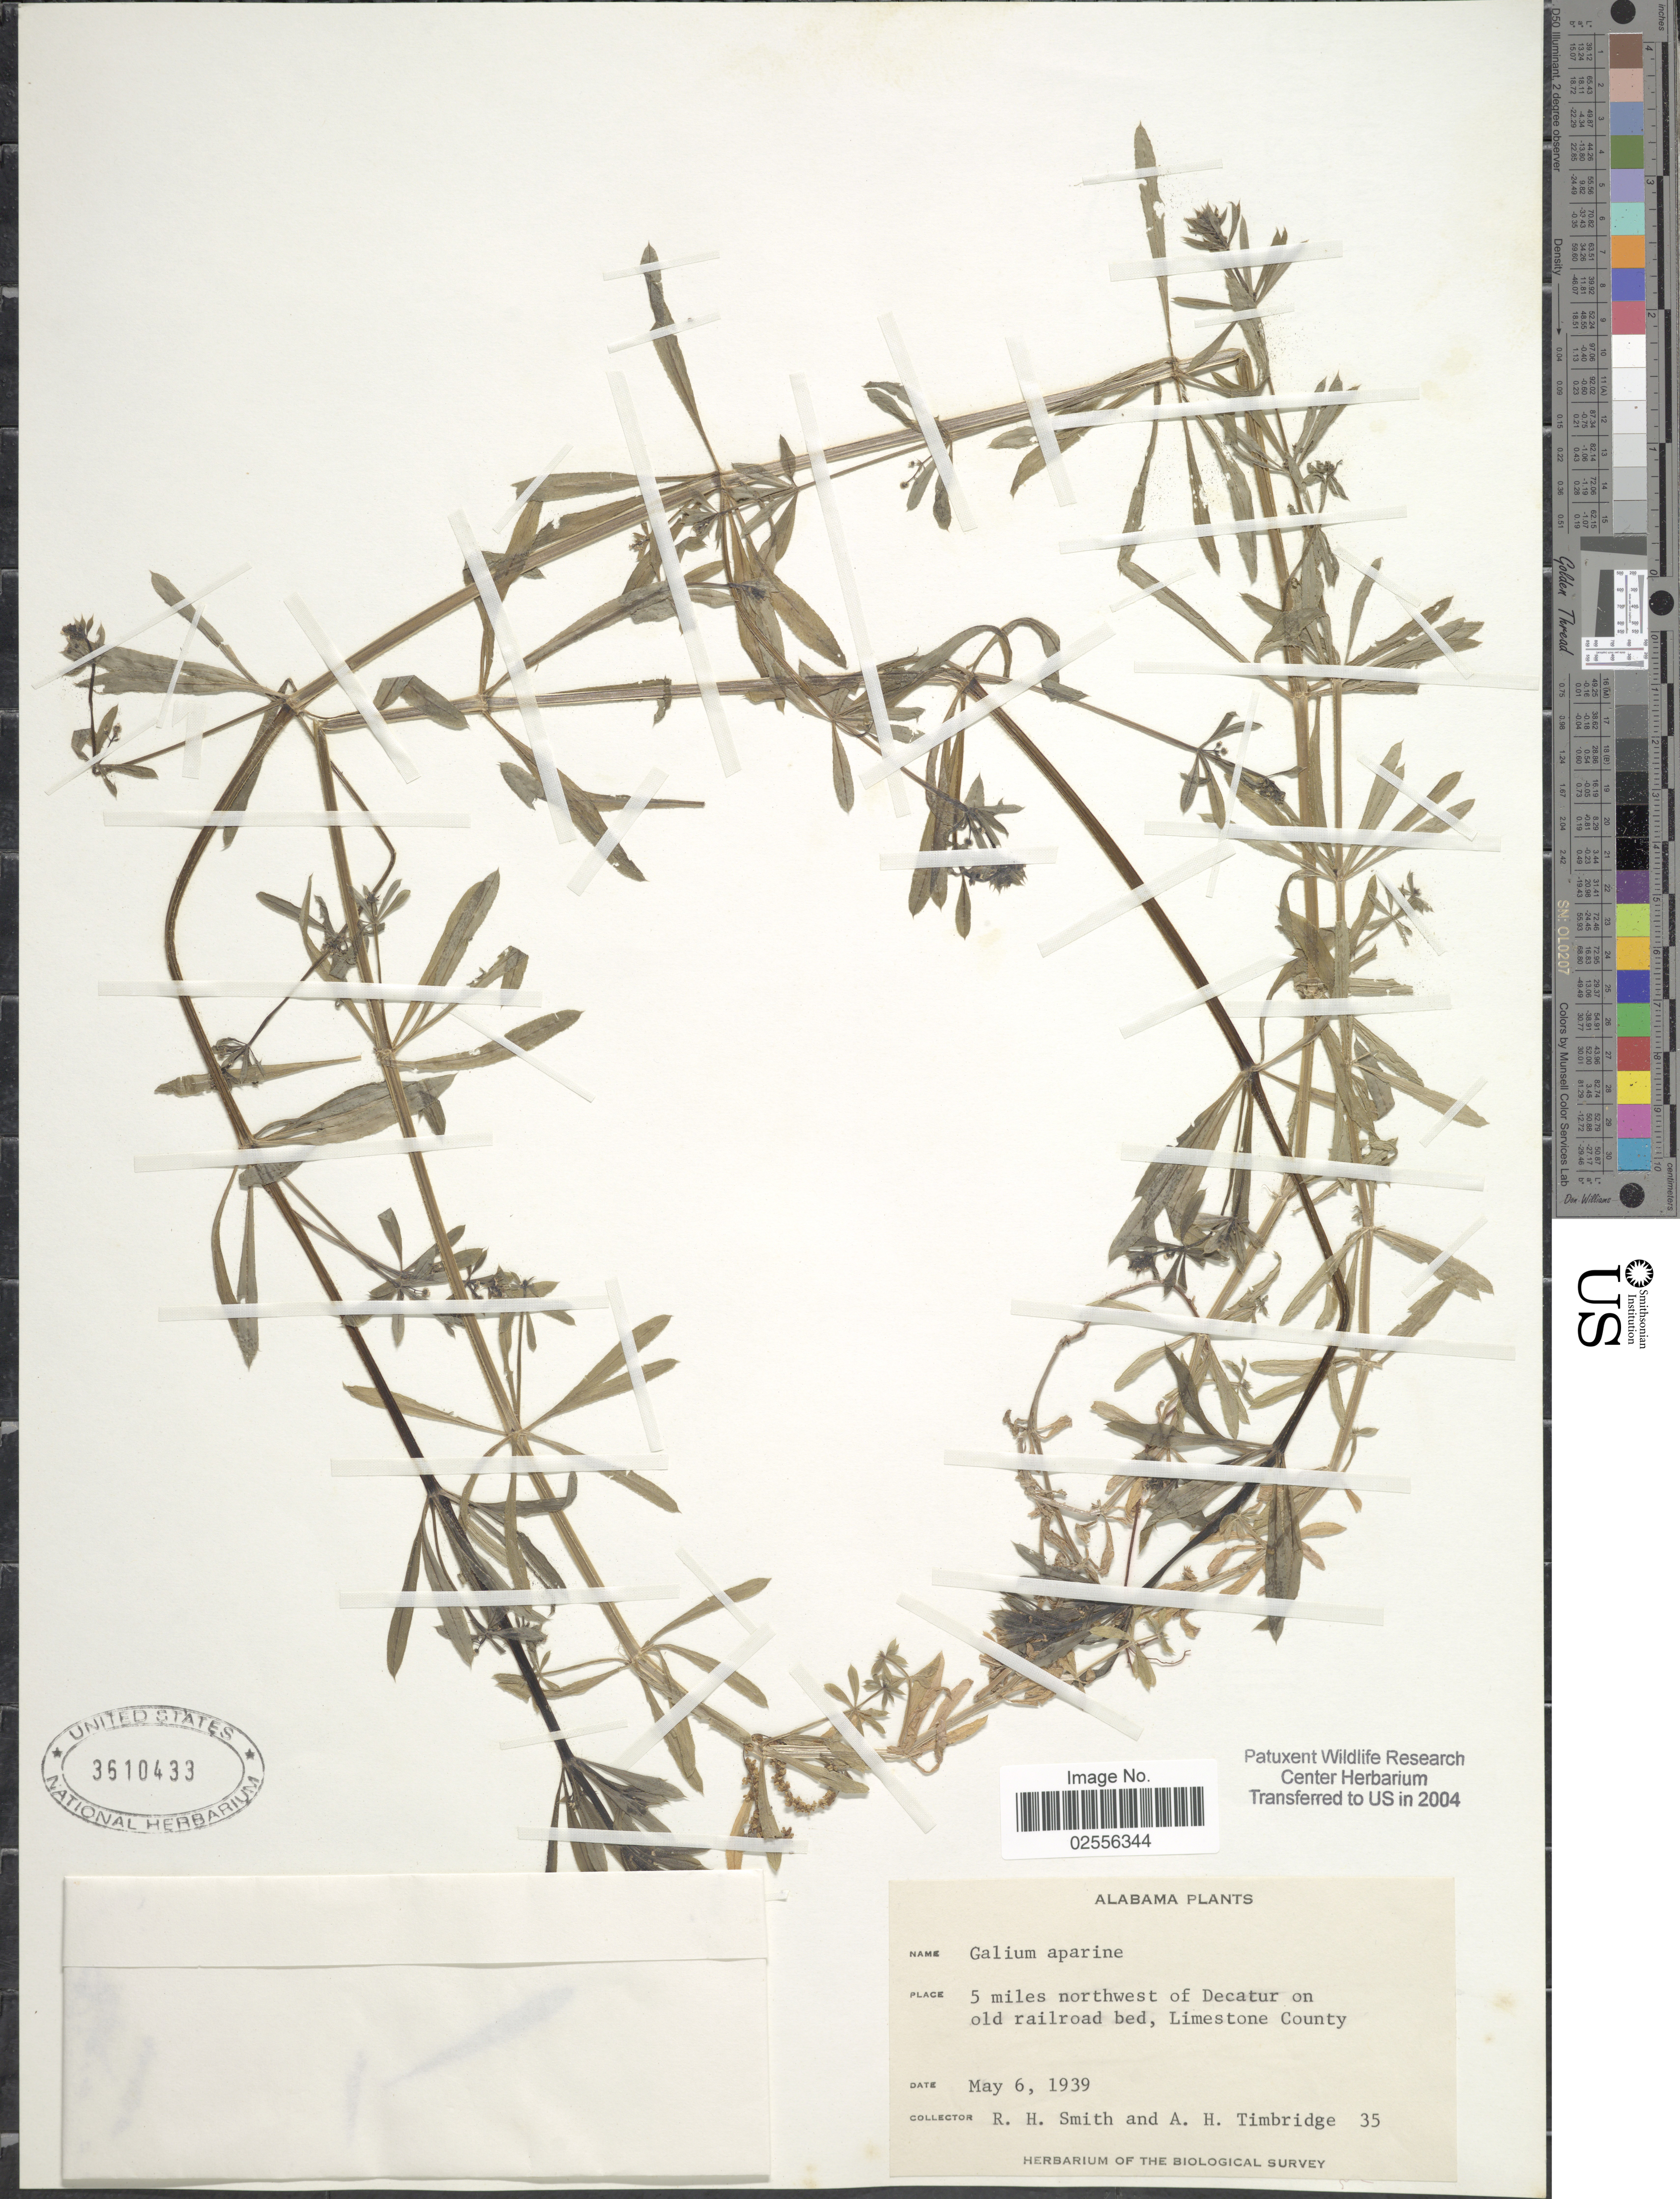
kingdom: Plantae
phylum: Tracheophyta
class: Magnoliopsida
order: Gentianales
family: Rubiaceae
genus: Galium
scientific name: Galium aparine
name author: L.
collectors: R. H. Smith & A. Timbridge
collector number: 35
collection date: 1939-05-06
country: United States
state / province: Alabama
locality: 5 miles northwest of Decatur on old railroad bed, Limestone County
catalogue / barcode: US 3610433